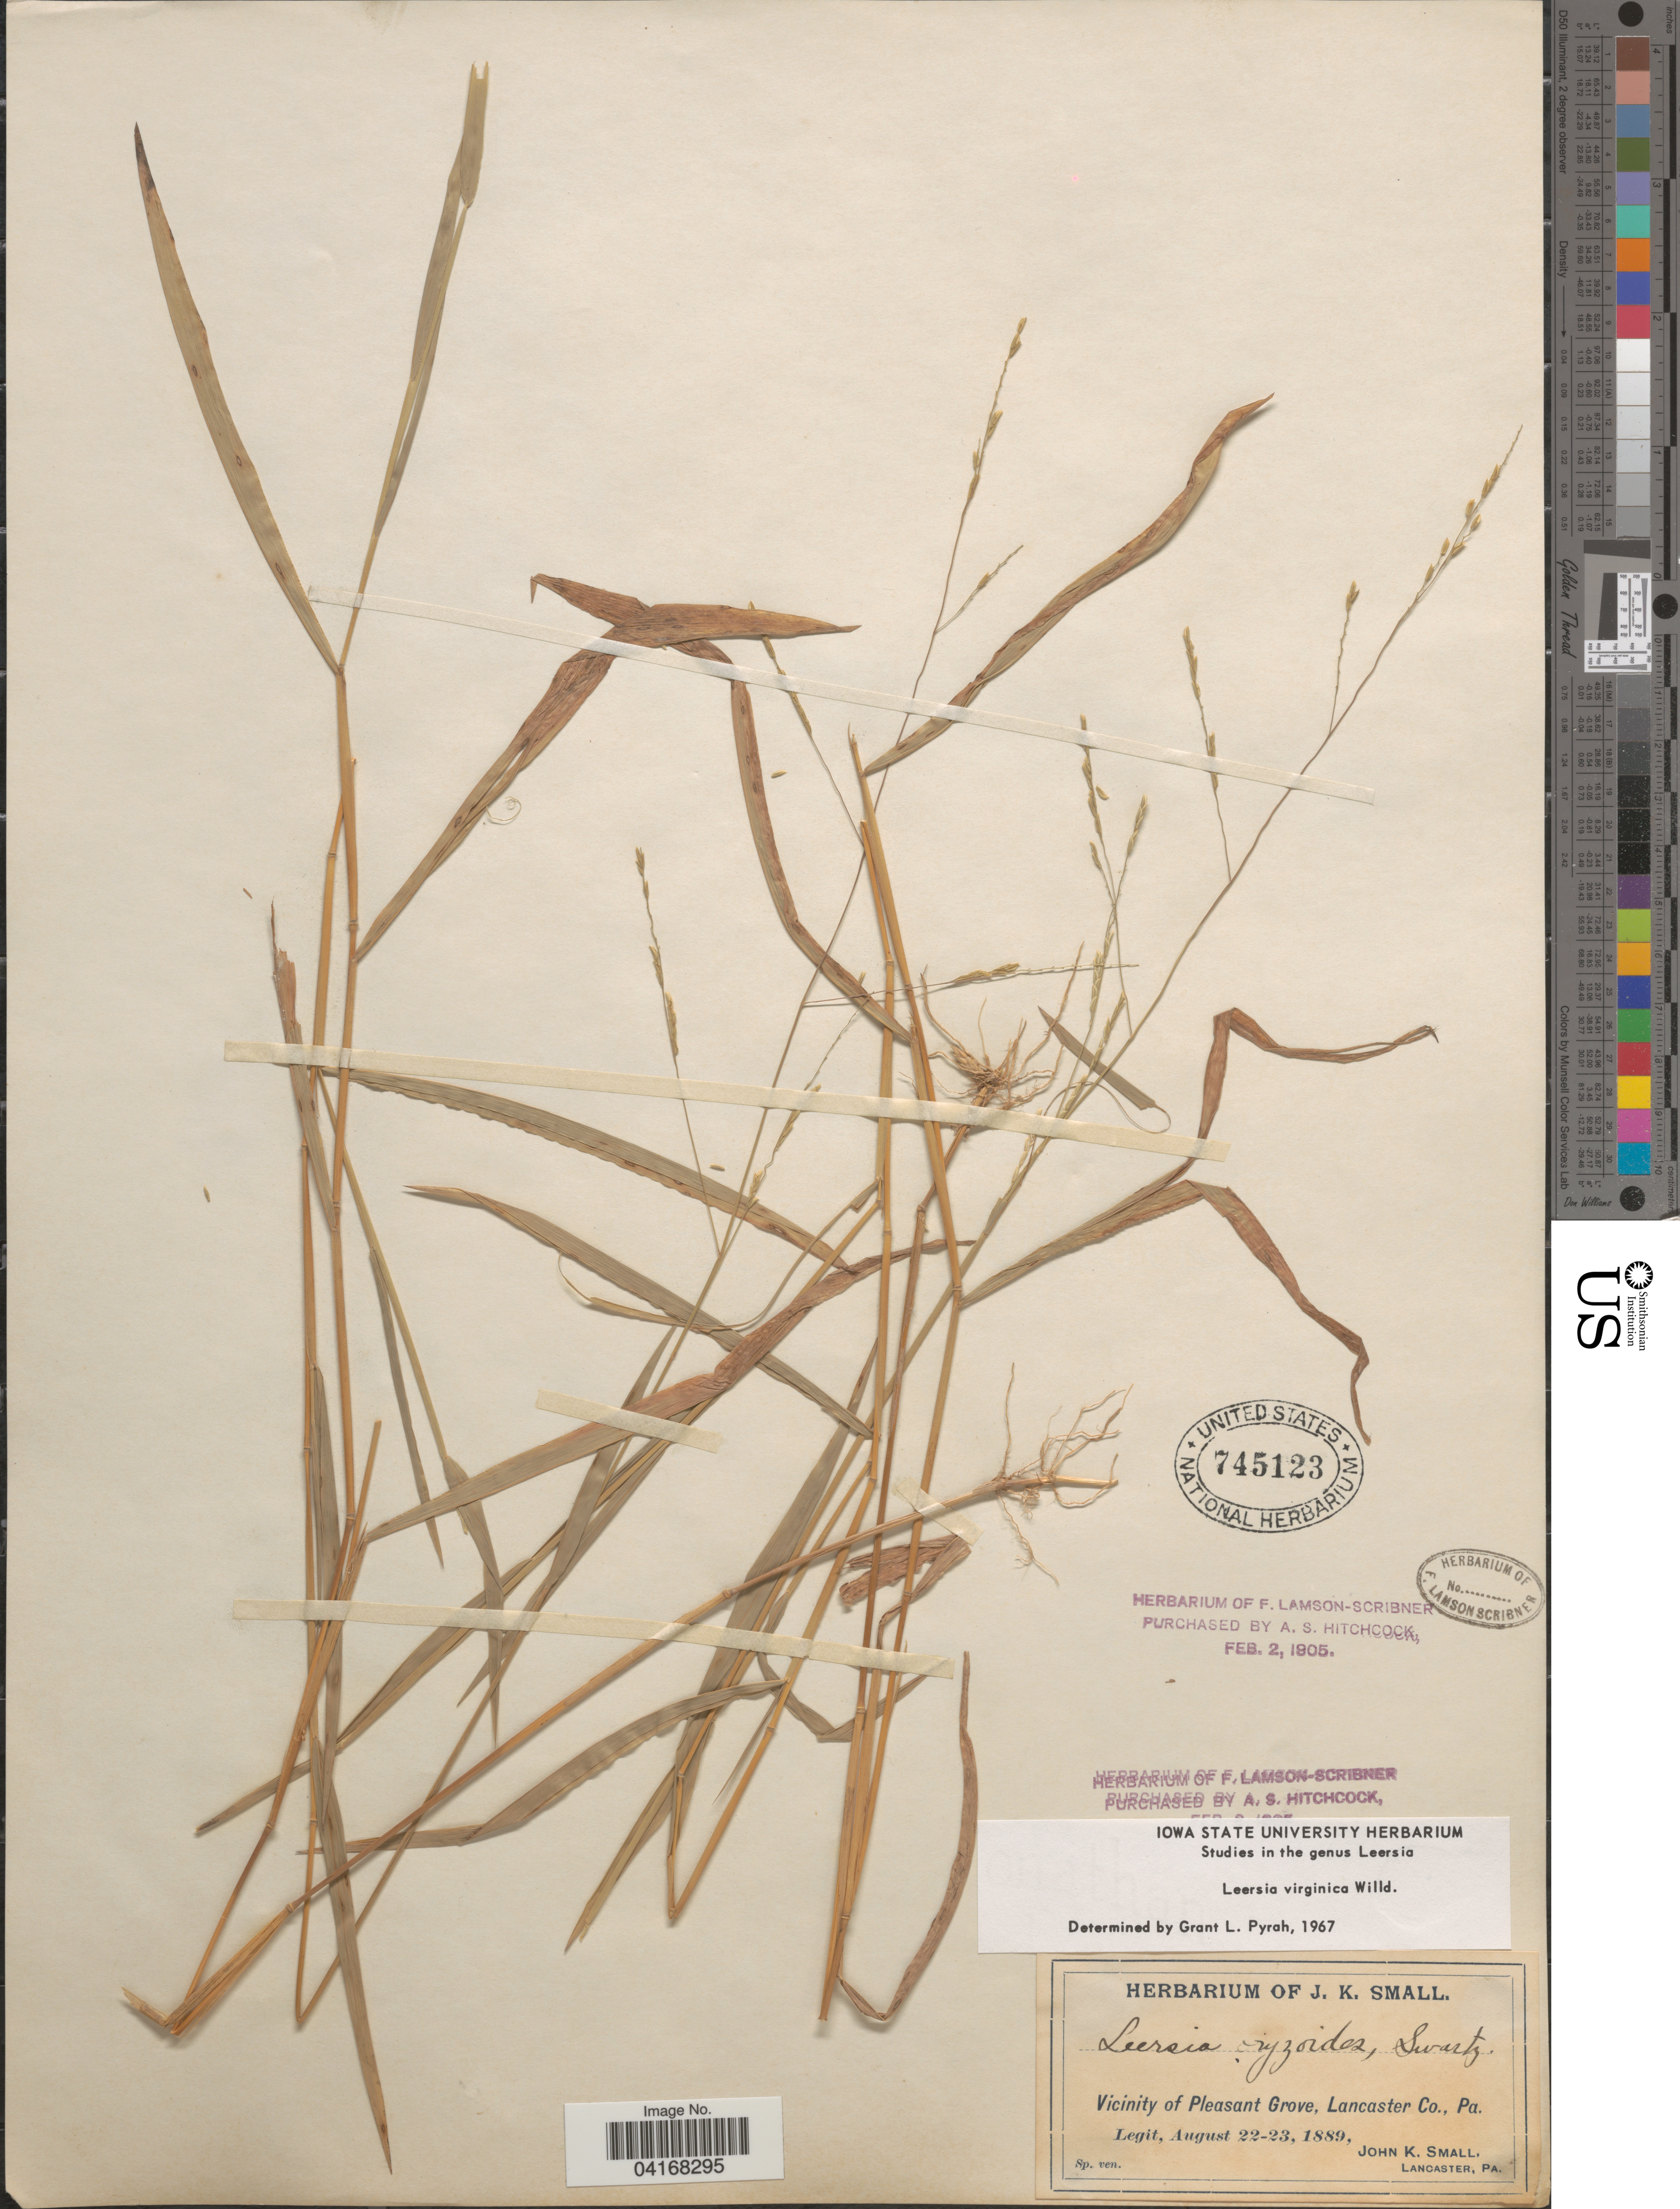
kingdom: Plantae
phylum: Tracheophyta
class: Liliopsida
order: Poales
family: Poaceae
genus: Leersia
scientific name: Leersia virginica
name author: Willd.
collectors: J. K. Small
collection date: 1889-08-22/1889-08-23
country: United States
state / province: Pennsylvania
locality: Vicinity of Pleasant Grove, Lancaster Co.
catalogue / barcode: US 745123